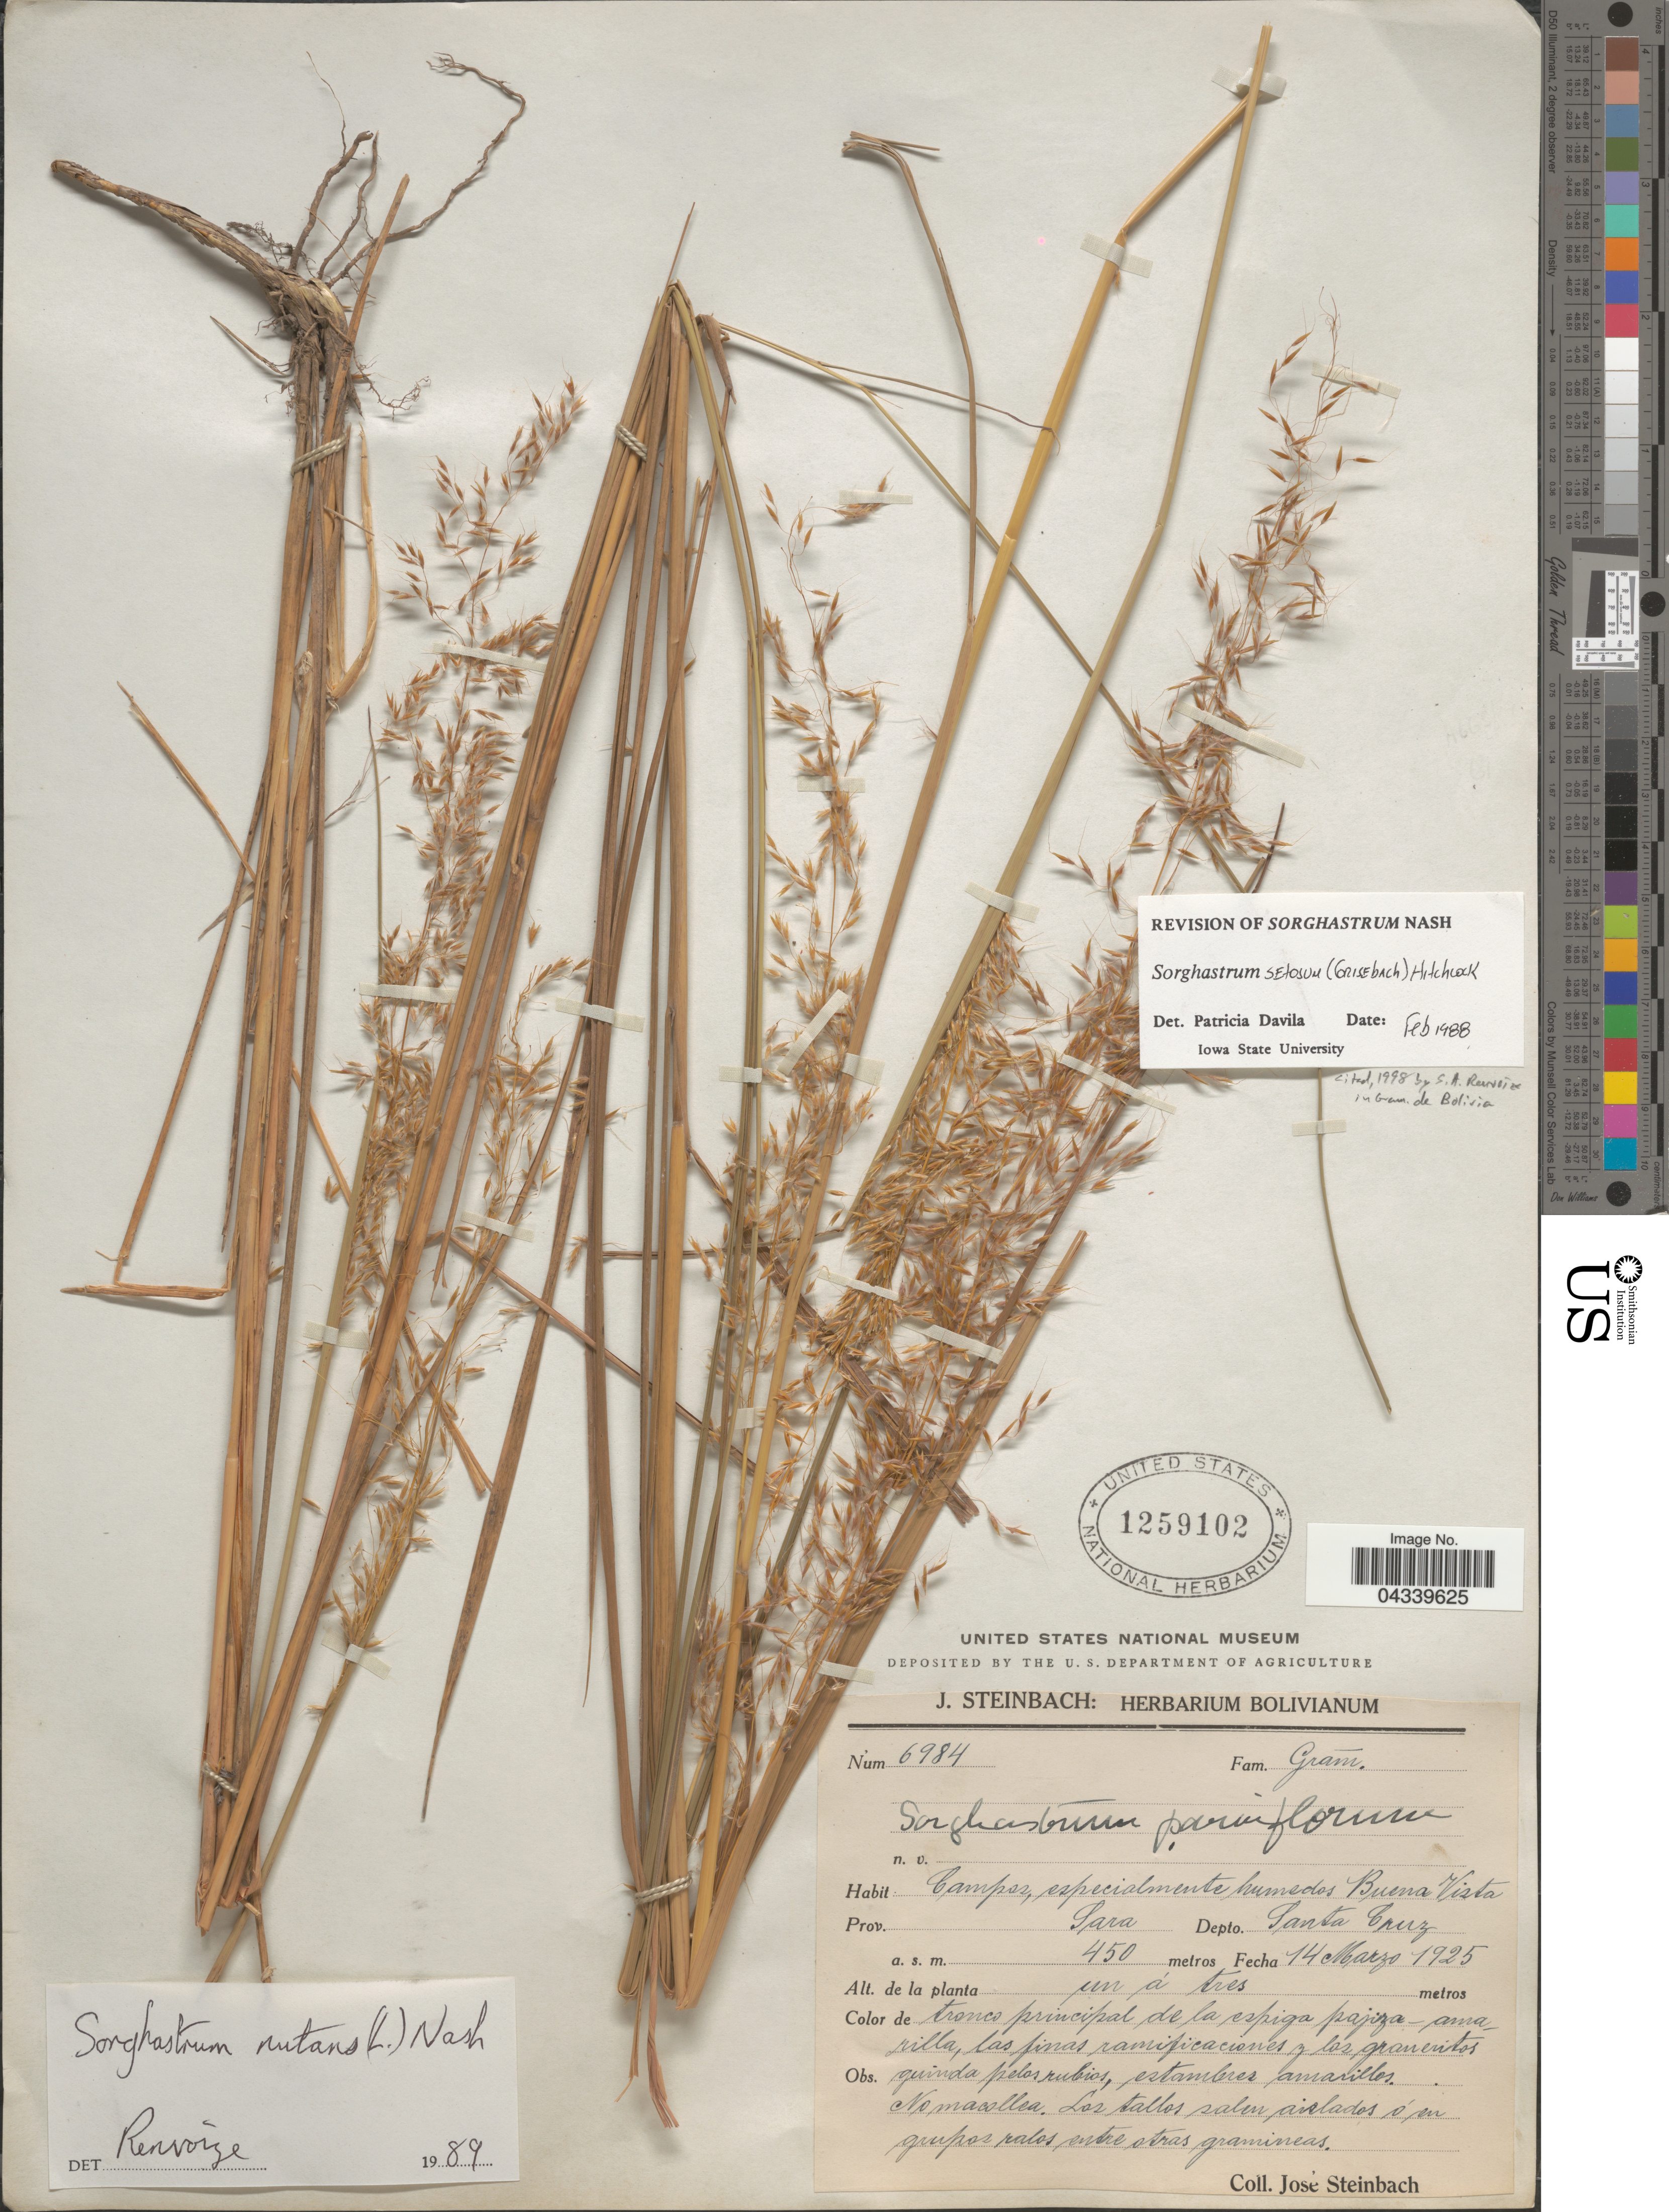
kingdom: Plantae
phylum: Tracheophyta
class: Liliopsida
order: Poales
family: Poaceae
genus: Sorghastrum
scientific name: Sorghastrum setosum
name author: (Griseb.) Hitchc.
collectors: J. Steinbach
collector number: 6984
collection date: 1925-03-14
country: Bolivia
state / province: Santa Cruz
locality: Campos, especialmente humedos Buena Vista. Prov. Sara. Depto. Santa Cruz.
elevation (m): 450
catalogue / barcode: US 1259102